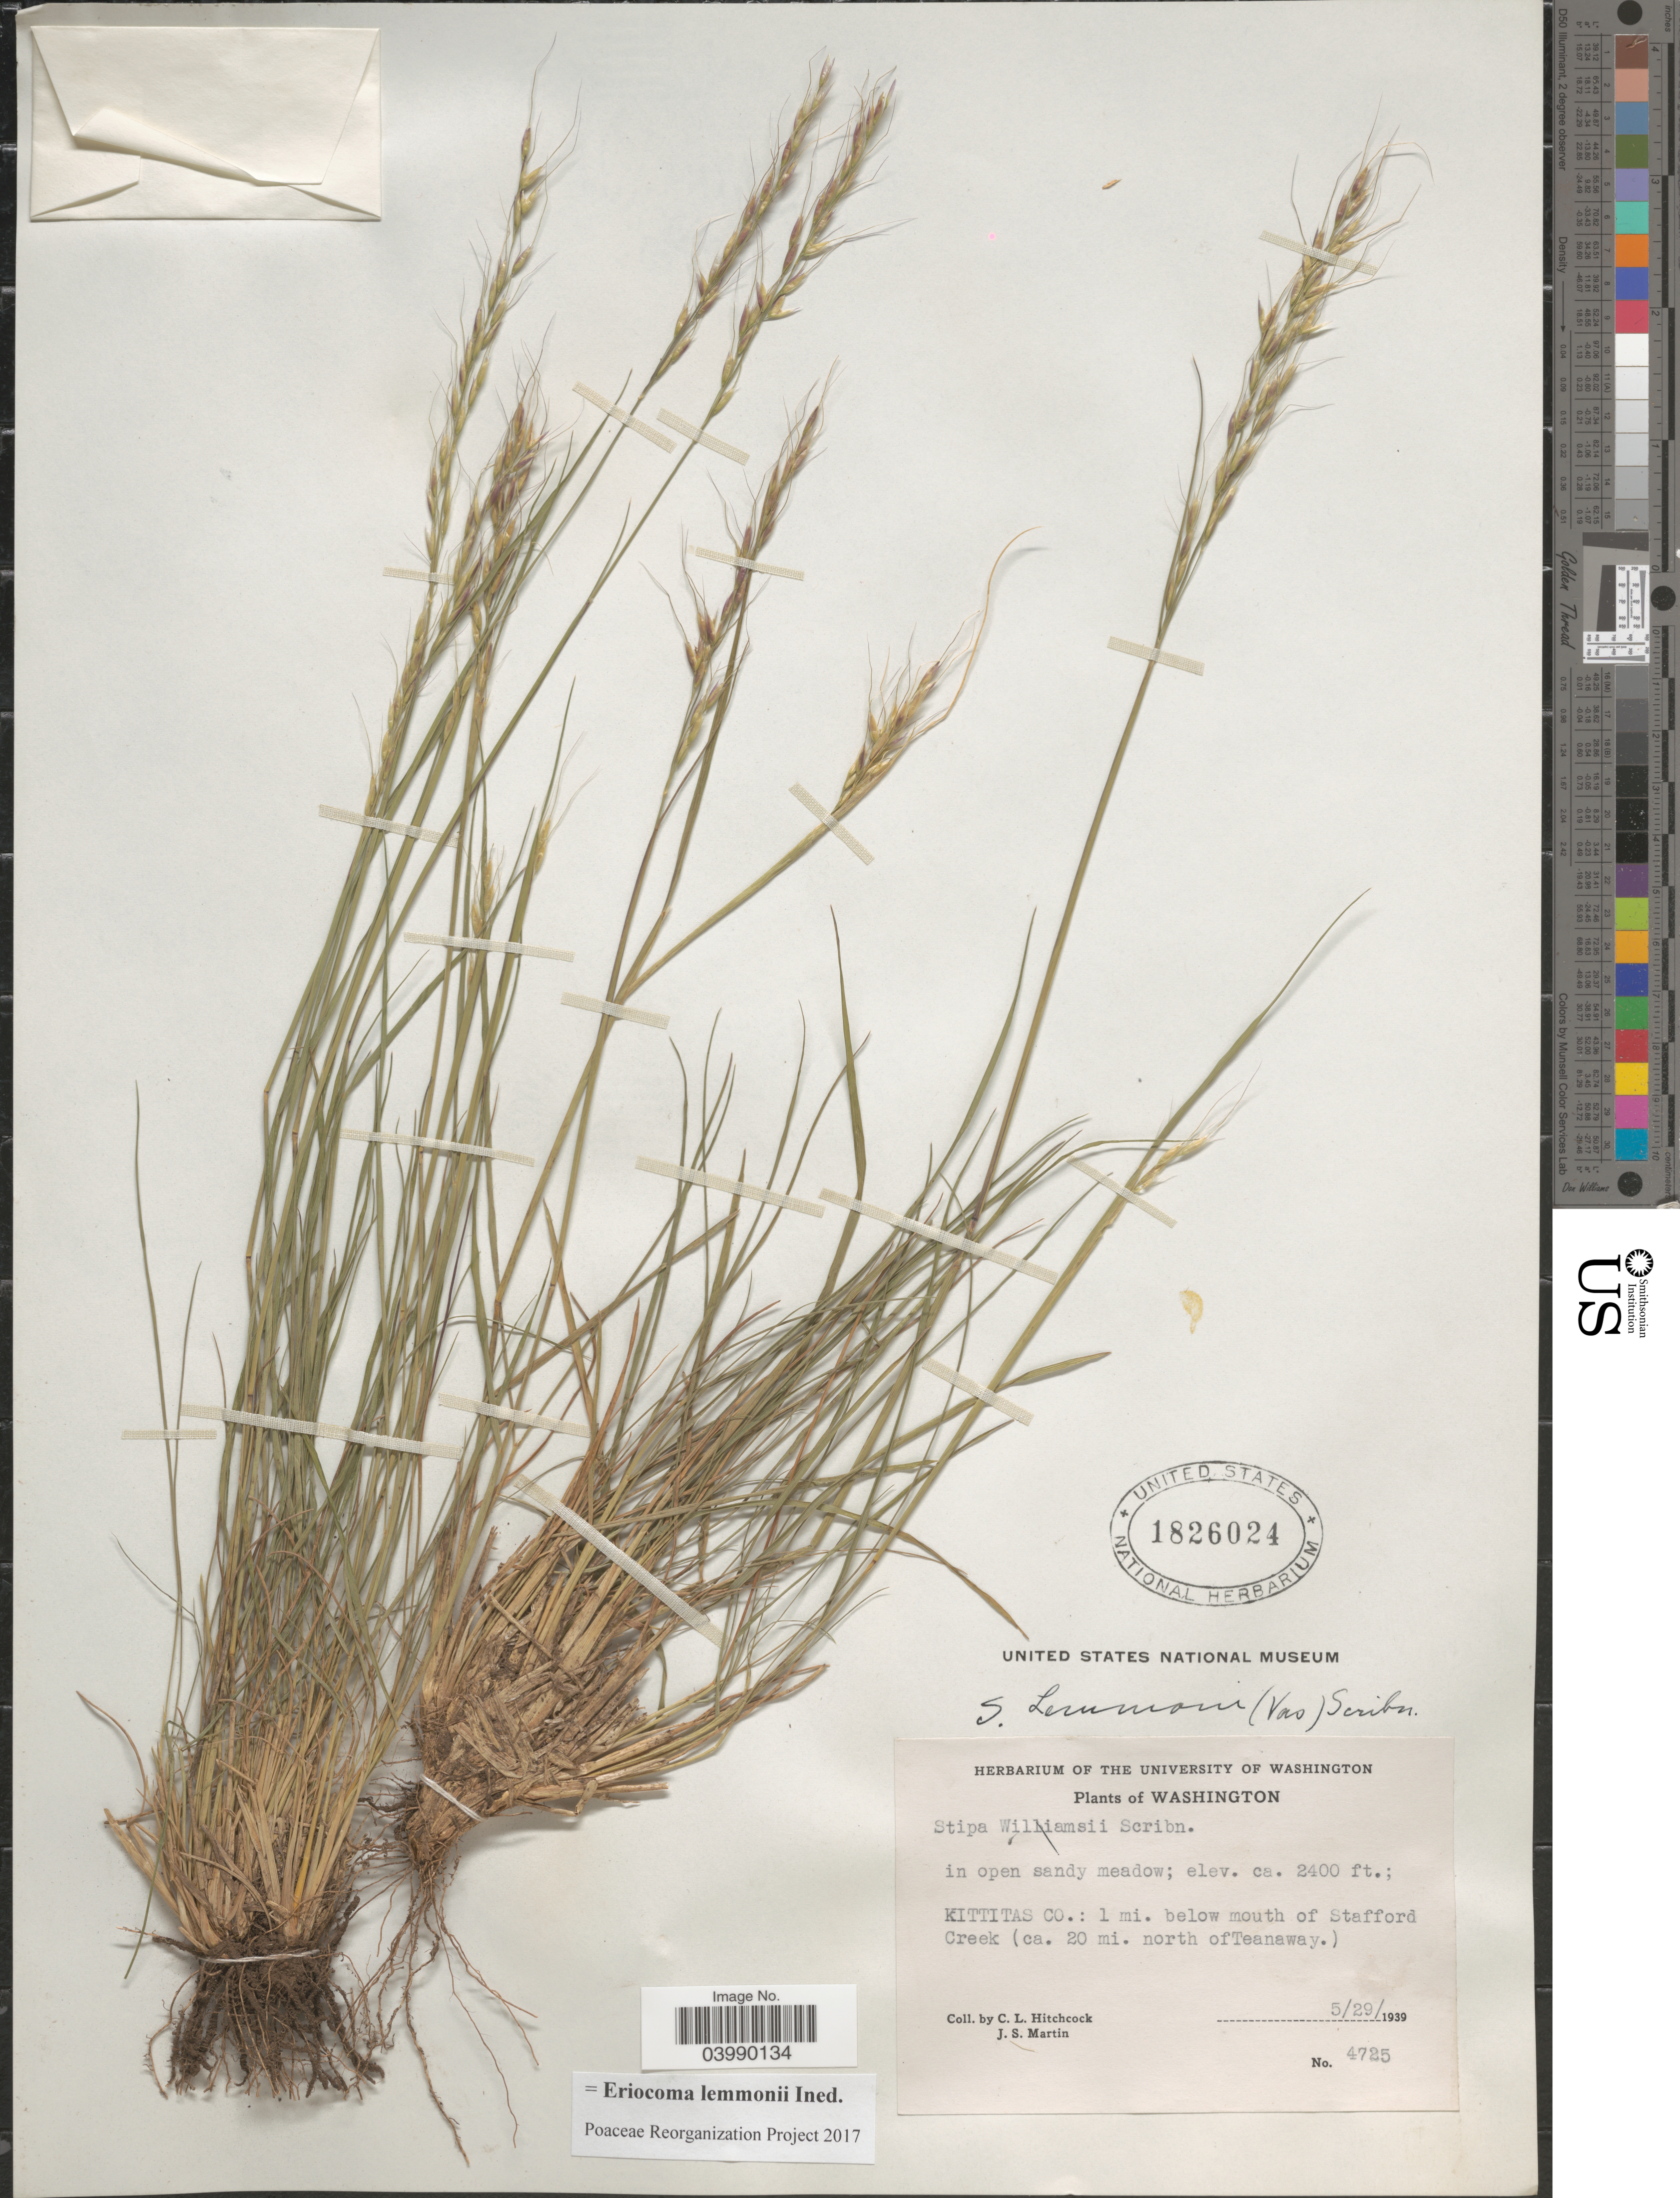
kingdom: Plantae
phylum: Tracheophyta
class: Liliopsida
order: Poales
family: Poaceae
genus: Eriocoma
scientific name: Eriocoma lemmonii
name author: (Vasey) Romasch.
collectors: C. L. Hitchcock & J. S. Martin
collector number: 4725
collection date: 1939-05-29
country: United States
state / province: Washington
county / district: Kittitas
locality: Kittitas Co.: 1 mi. below mouth of Stafford Creek (ca. 20 mi. norjth ofTeanaway).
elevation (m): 732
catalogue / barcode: US 1826024